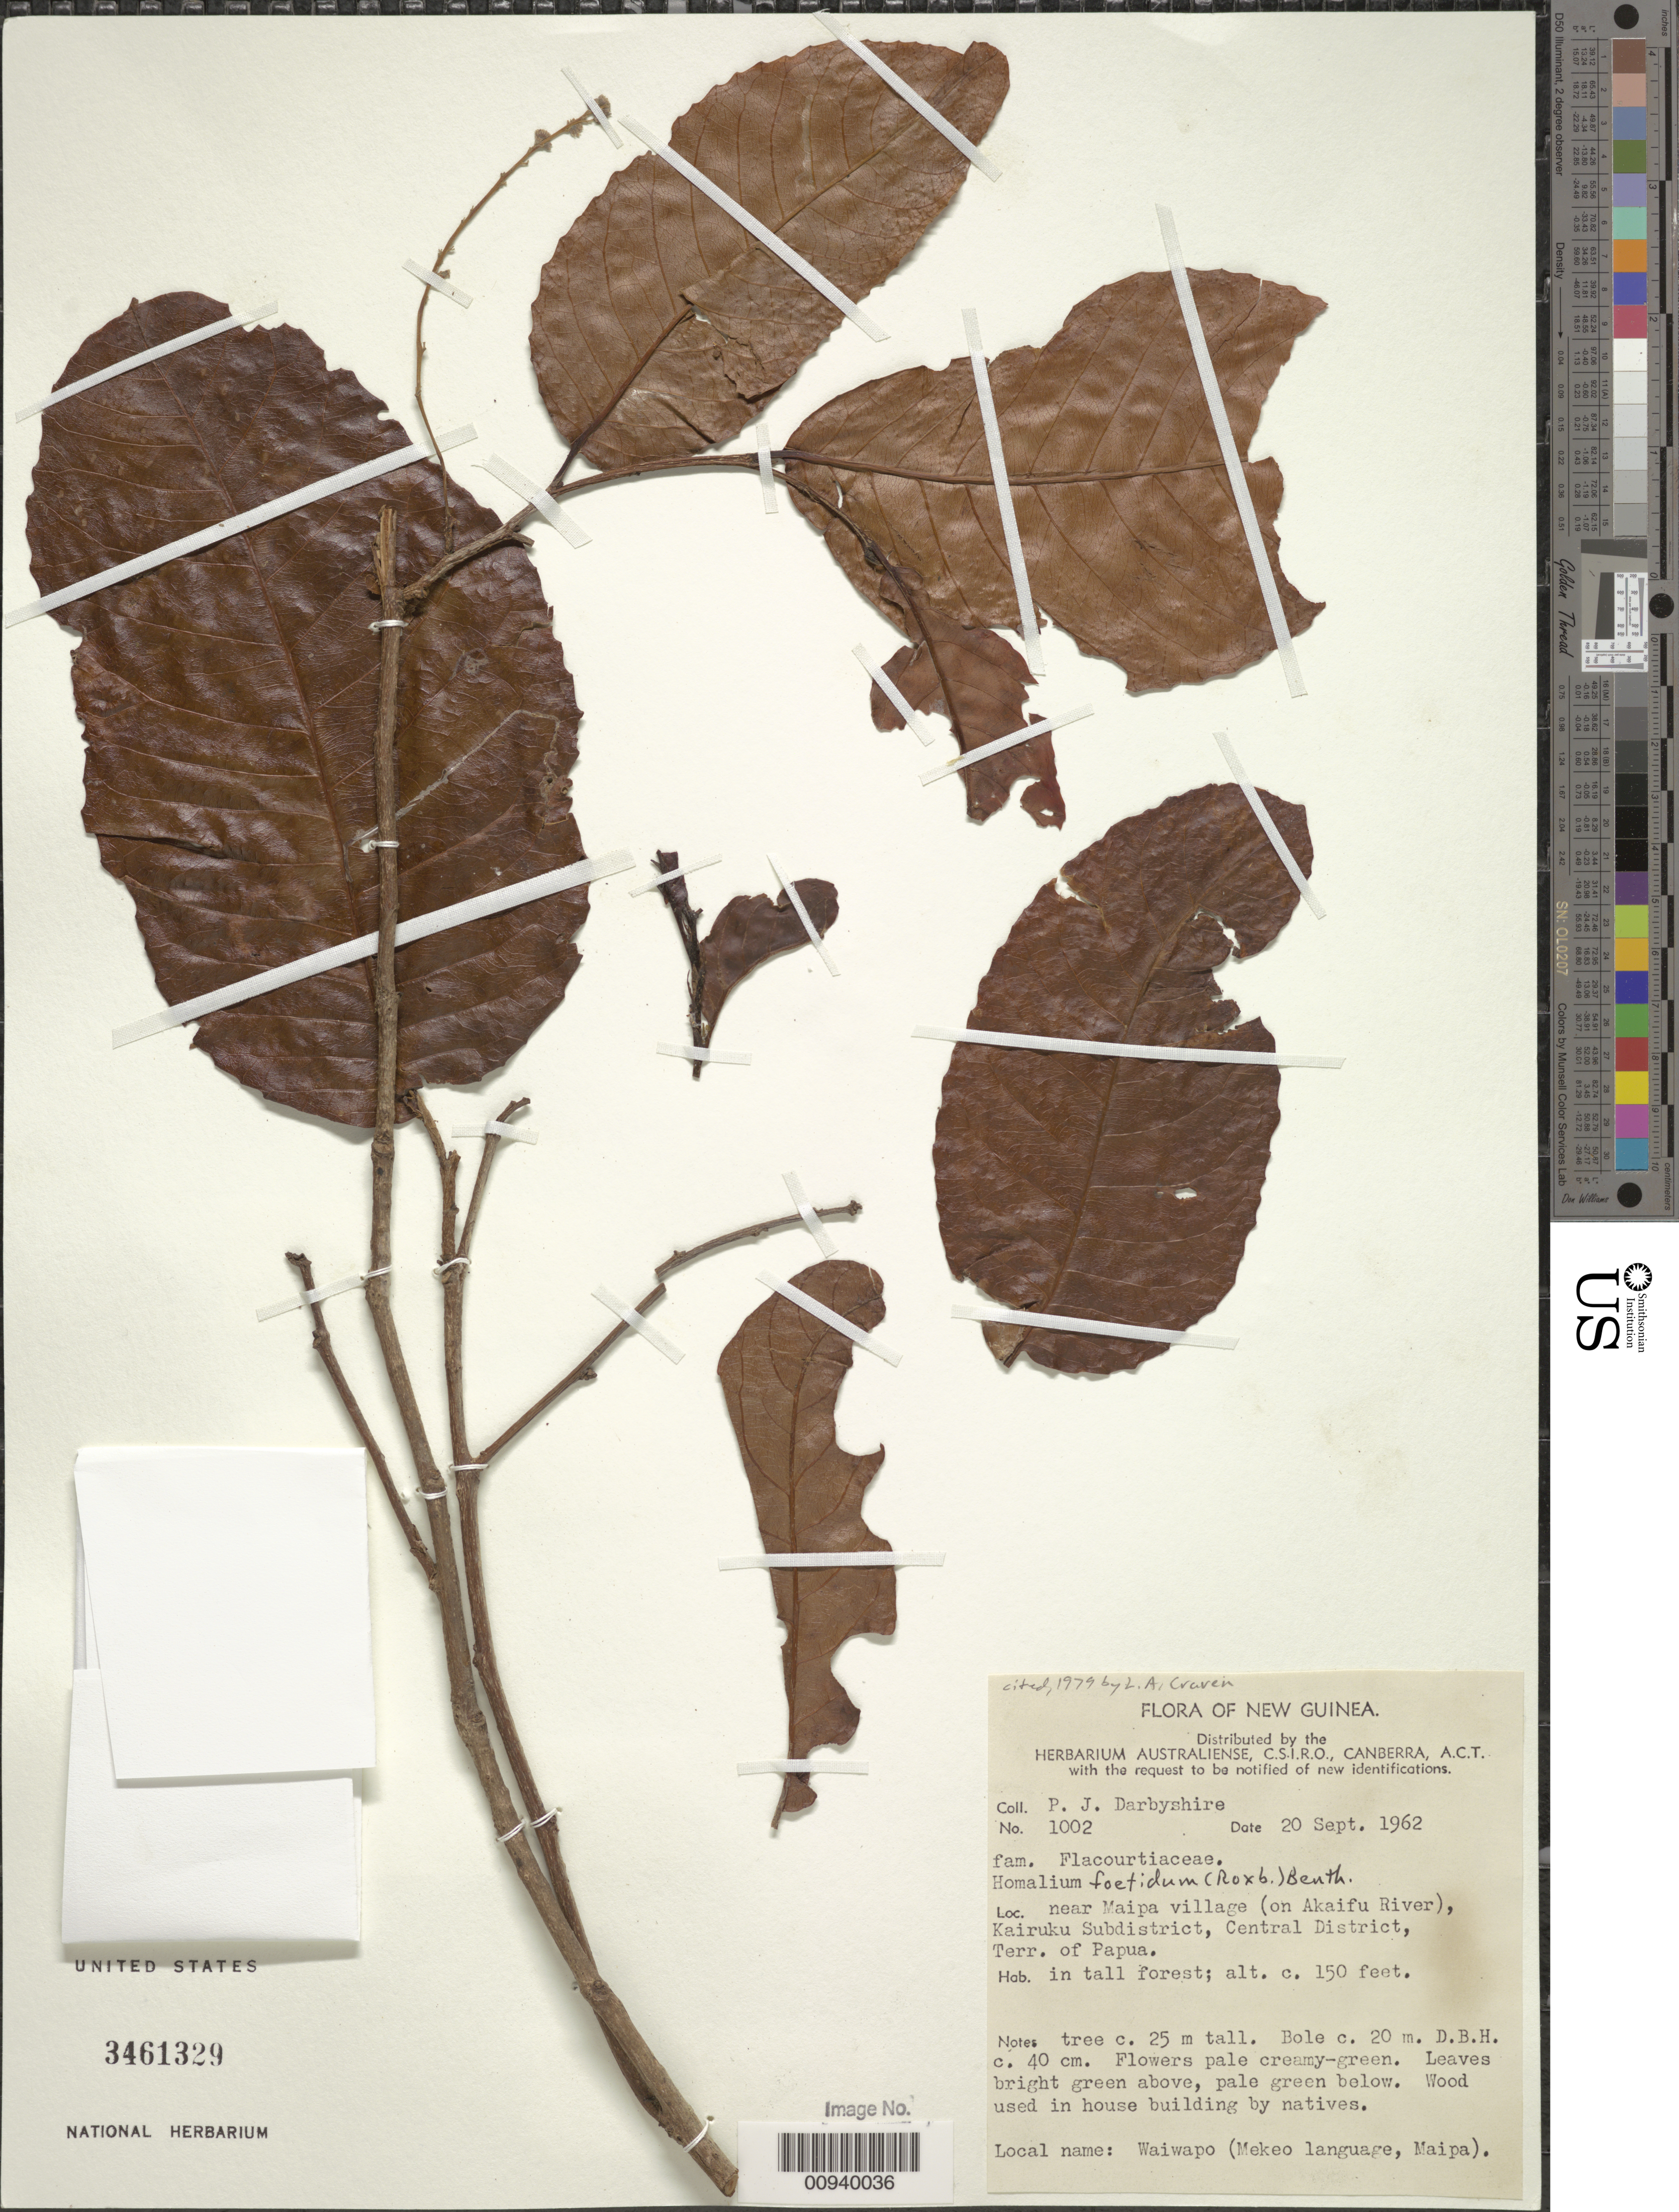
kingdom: Plantae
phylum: Tracheophyta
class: Magnoliopsida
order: Malpighiales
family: Salicaceae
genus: Homalium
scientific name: Homalium foetidum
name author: (Roxb.) Benth.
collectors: P. Darbyshire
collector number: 1002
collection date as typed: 20 Sep 1962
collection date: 1962-09-20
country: Papua New Guinea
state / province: Central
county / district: Kairuku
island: New Guinea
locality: near Maipa village on Akaifu River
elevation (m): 46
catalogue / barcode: US 3461329